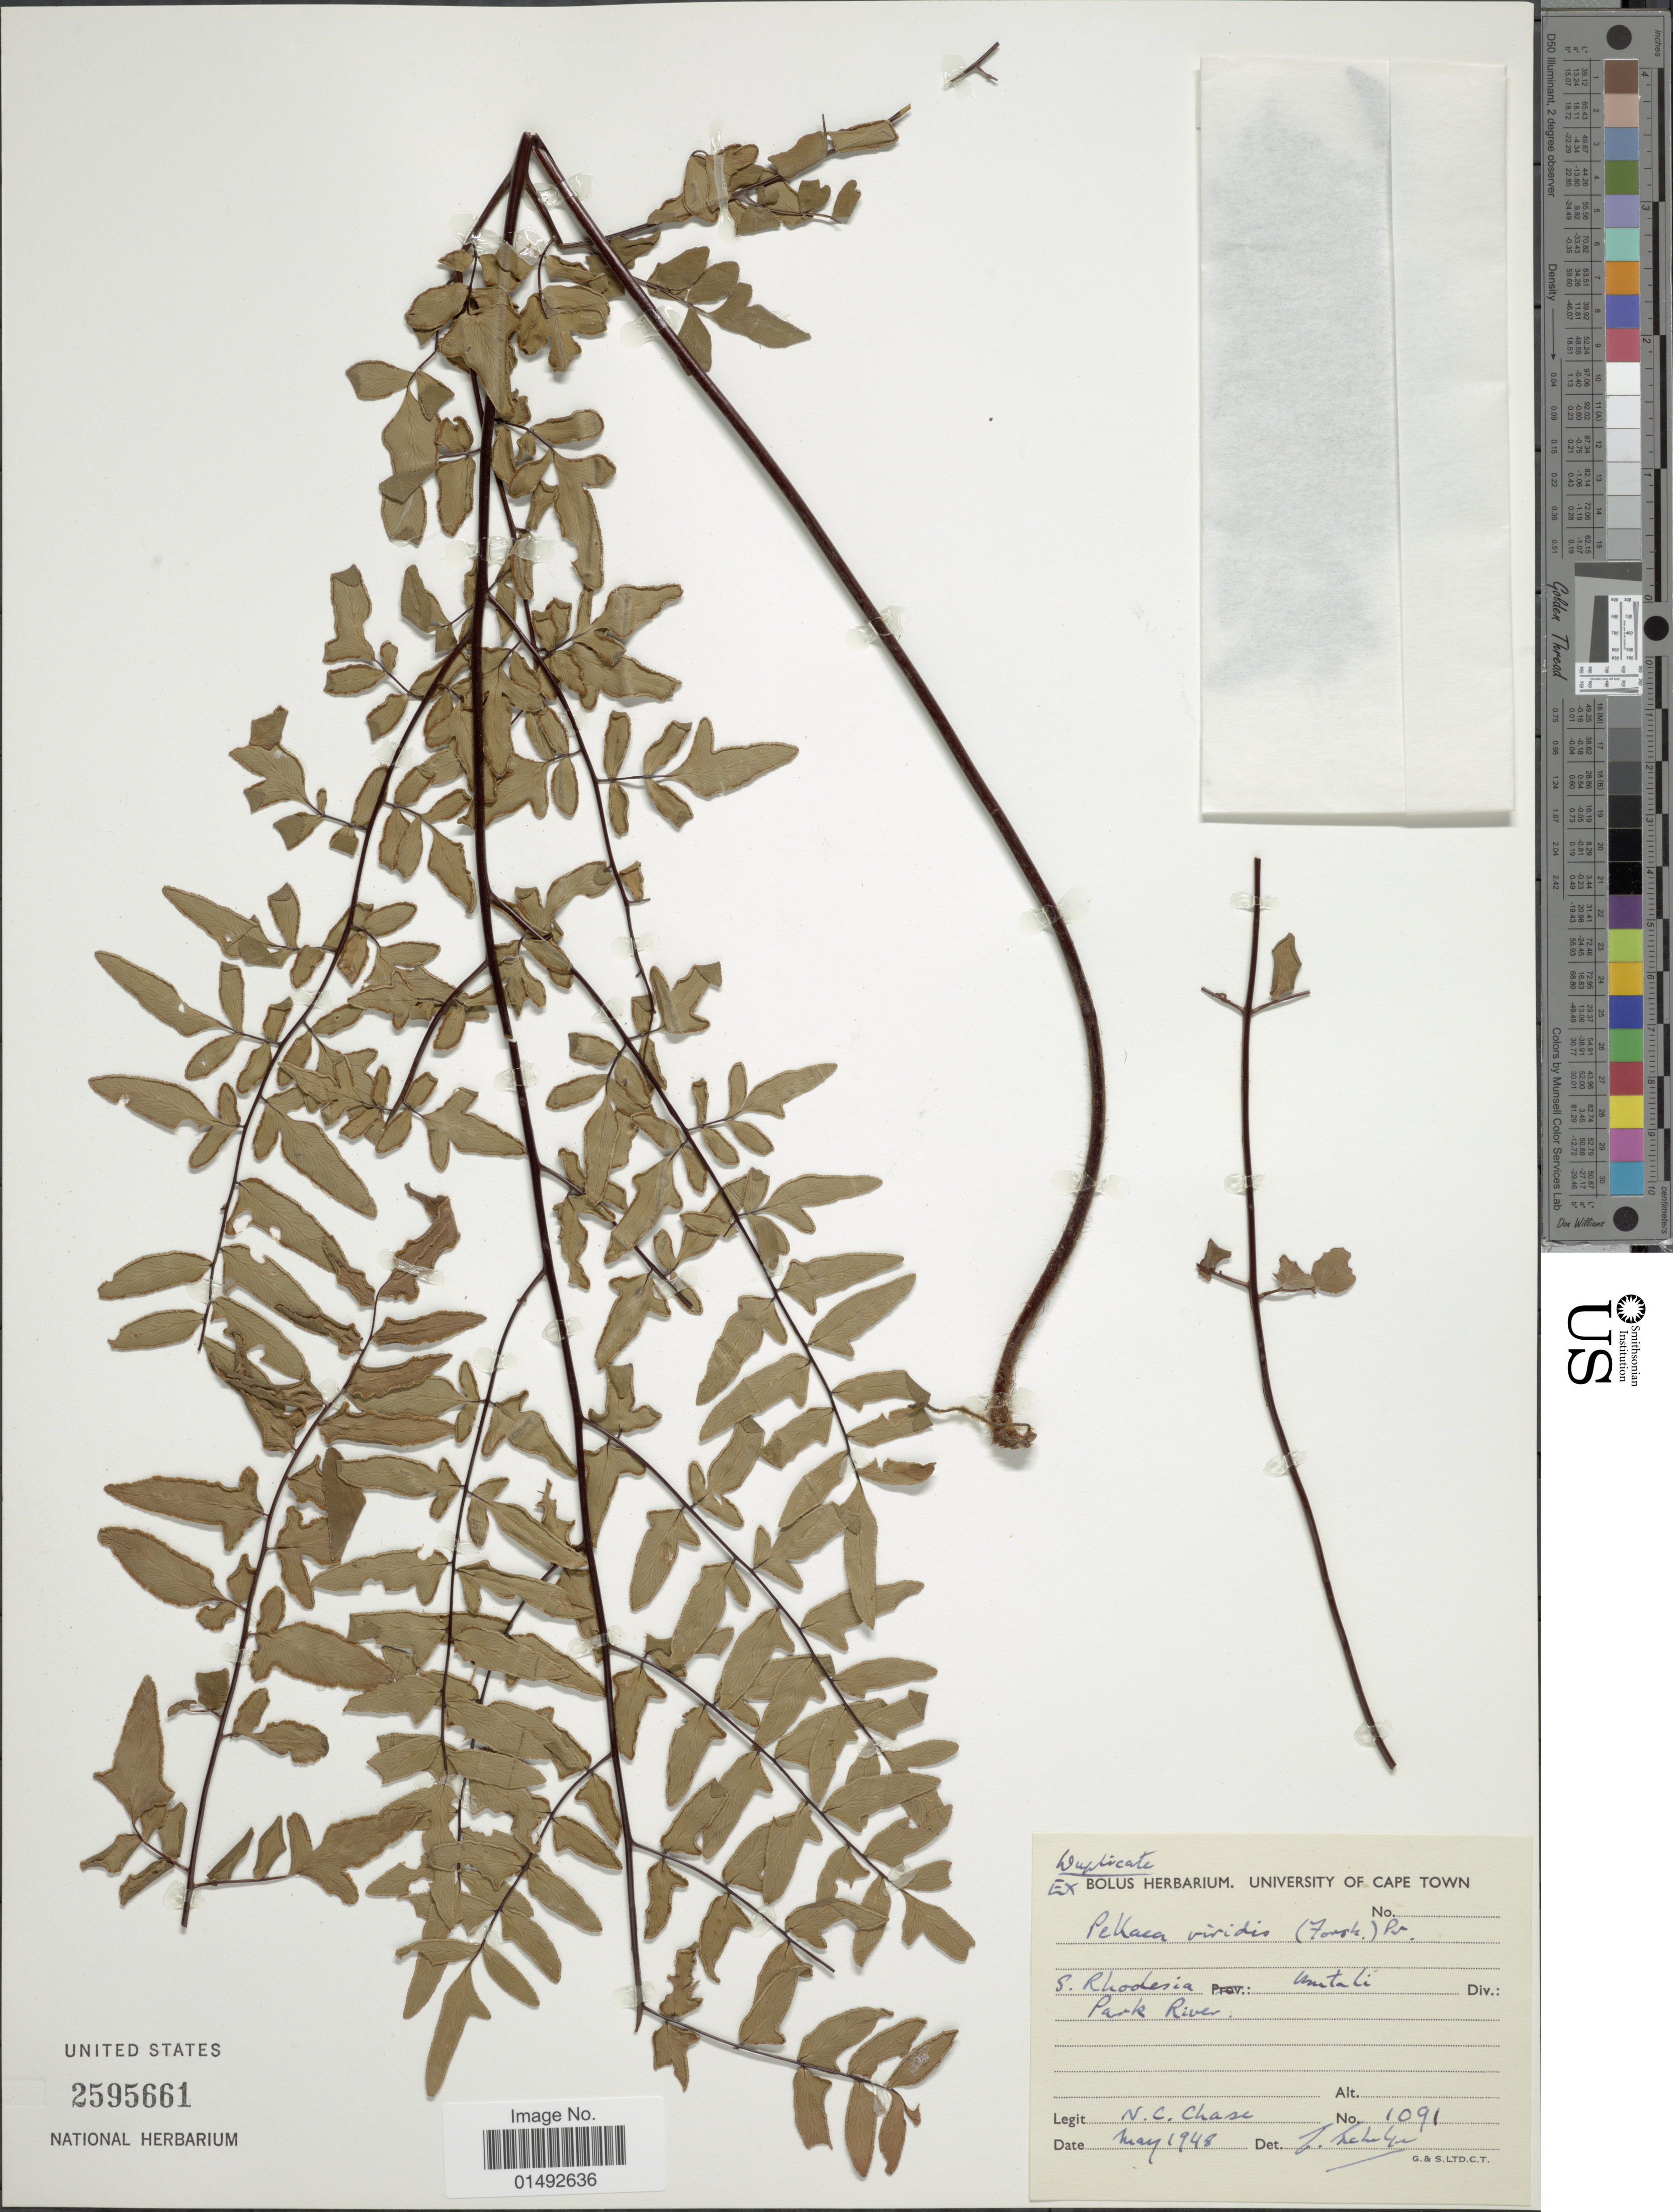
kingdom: Plantae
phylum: Tracheophyta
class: Polypodiopsida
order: Polypodiales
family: Pteridaceae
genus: Pellaea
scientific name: Pellaea viridis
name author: (Forssk.) Prantl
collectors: N. C. Chase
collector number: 1091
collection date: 1948-05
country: Zimbabwe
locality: S. Rhodesia, Umtali Div. Park River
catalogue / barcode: US 2595661